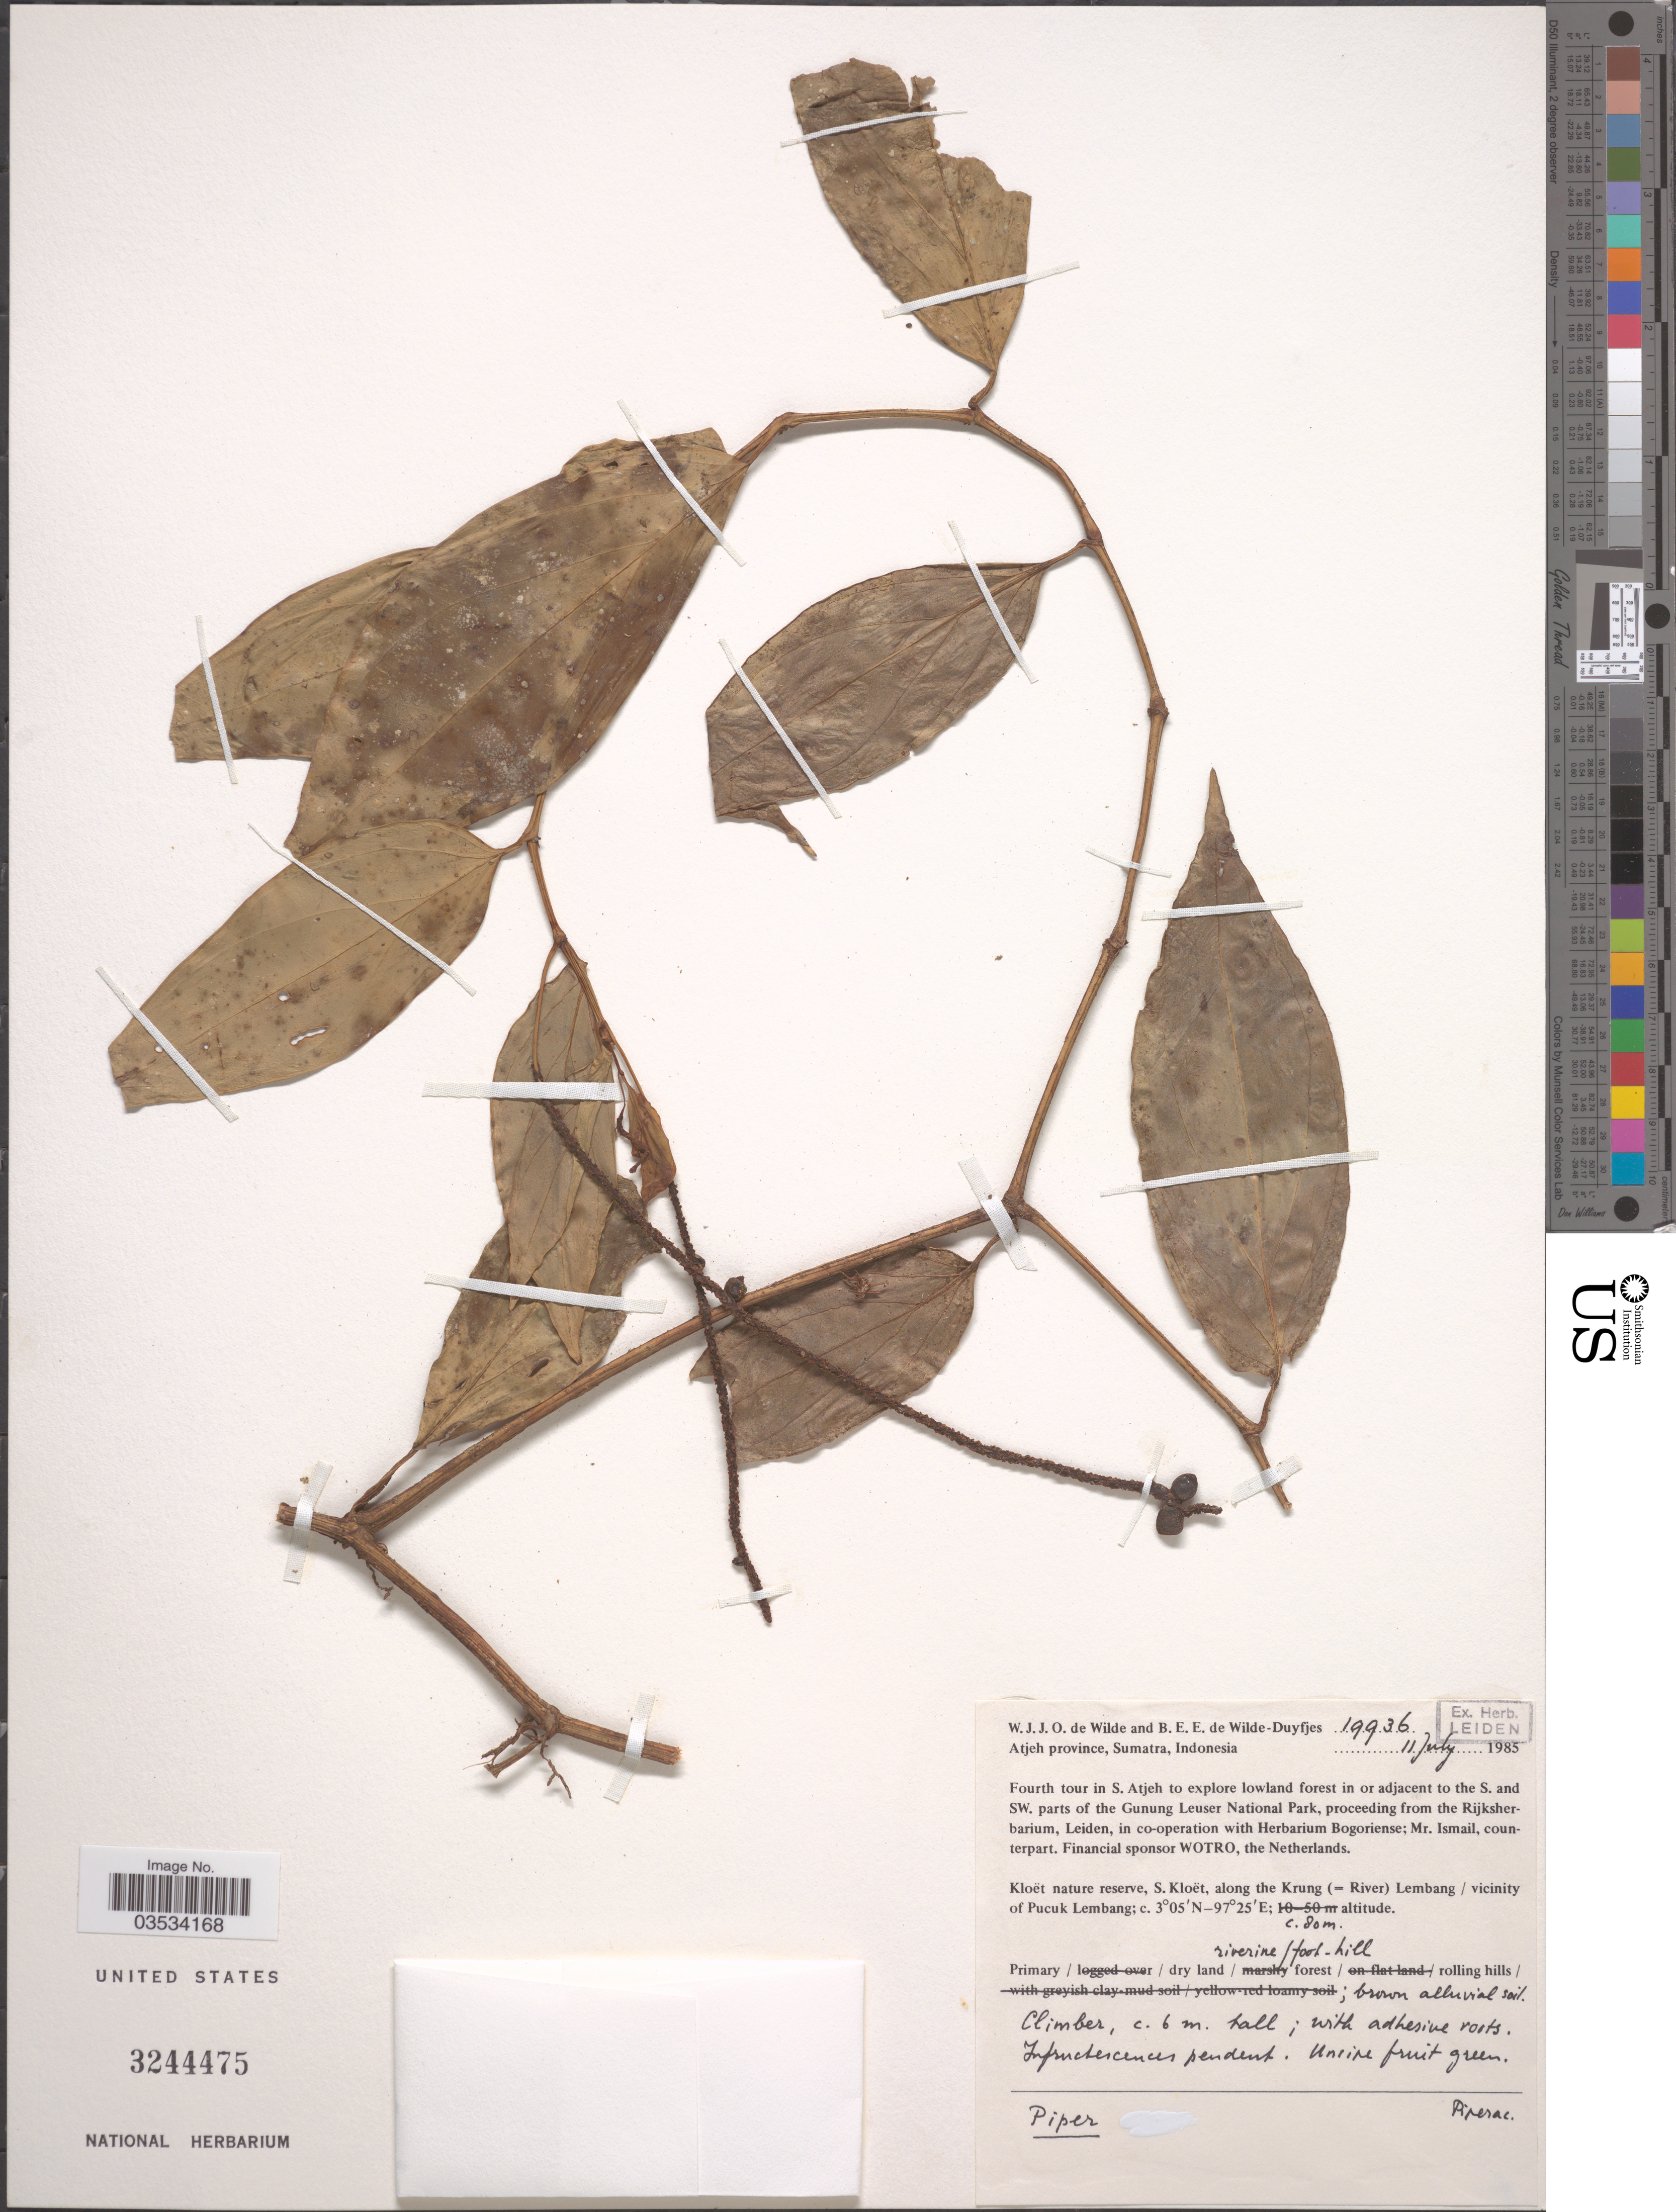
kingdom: Plantae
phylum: Tracheophyta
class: Magnoliopsida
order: Piperales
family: Piperaceae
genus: Piper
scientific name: Piper sp.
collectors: W. J. de Wilde & B. E. de Wilde-Duyfjes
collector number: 19936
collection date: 1985-07-11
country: Indonesia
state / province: Sumatra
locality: Atjeh province. Fourth tour in S. Atjeh to explore lowland forest in or adjacent to the S. and SW. parts of the Gunung Leuser National Park. Kloët nature reserve, S. Kloët, along the Krung (= River) Lembang / vicinity of Pucuk Lembang.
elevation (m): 80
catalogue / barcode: US 3244475